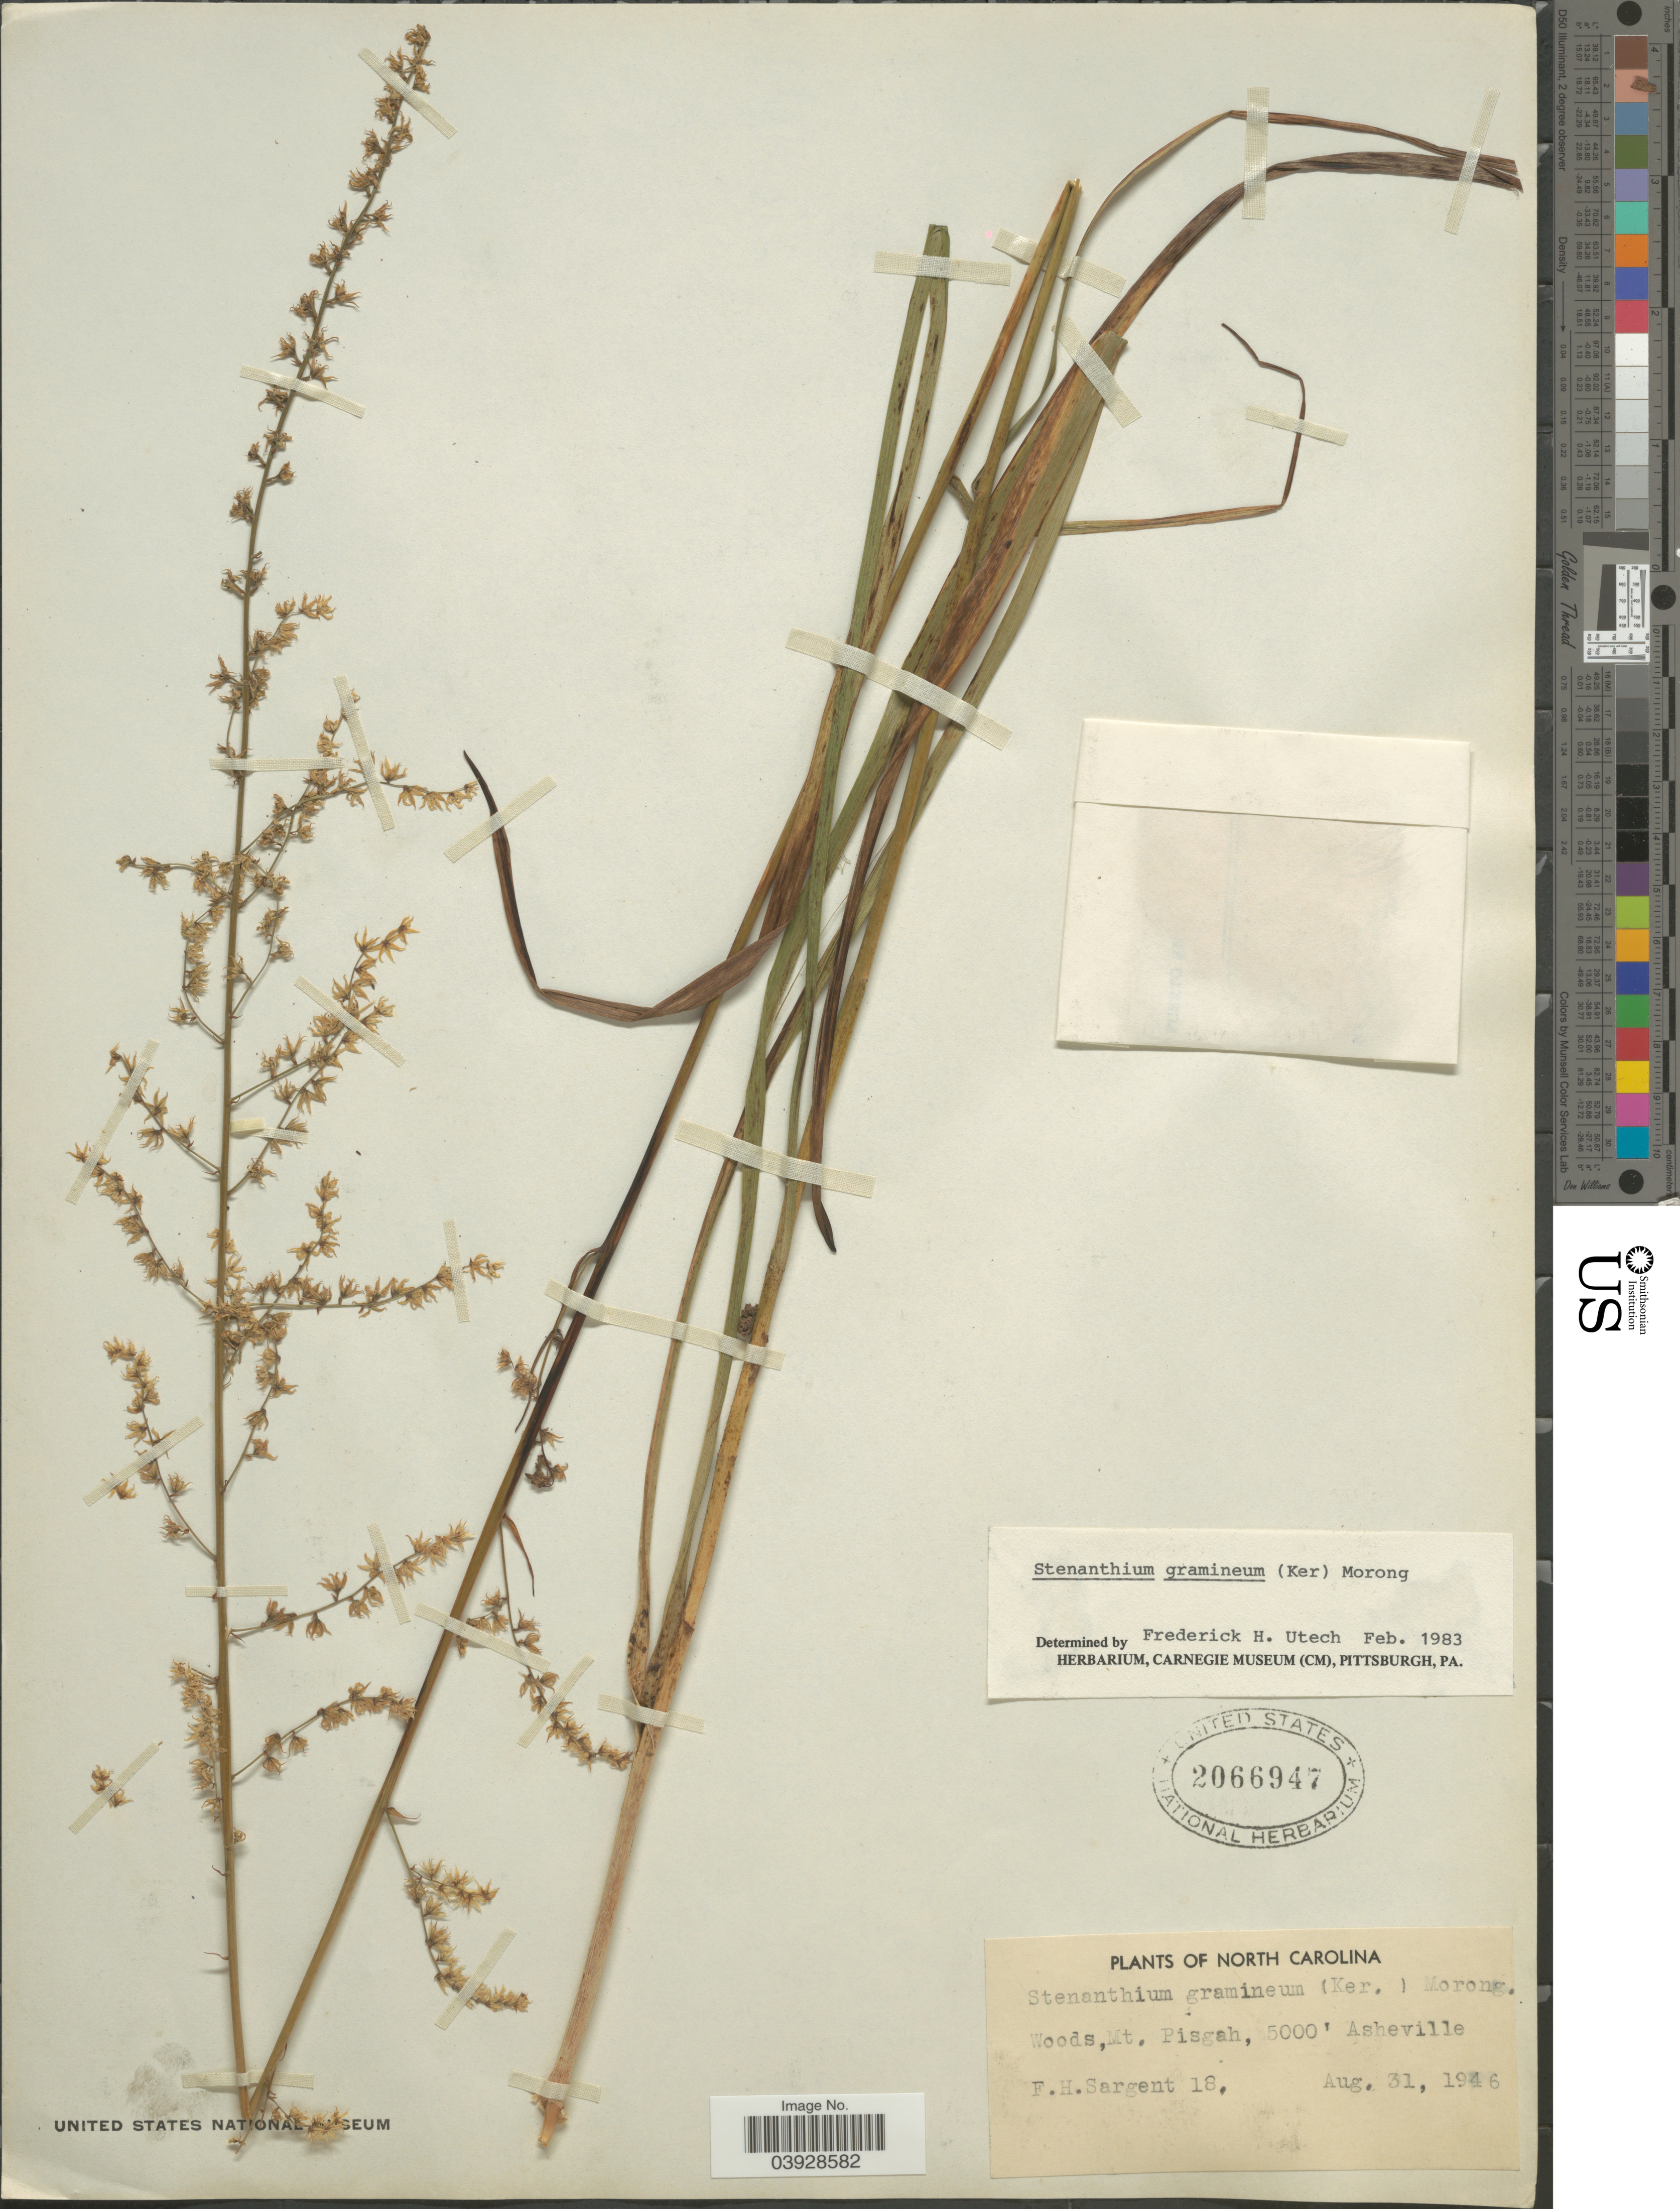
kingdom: Plantae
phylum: Tracheophyta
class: Liliopsida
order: Liliales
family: Melanthiaceae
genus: Stenanthium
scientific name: Stenanthium gramineum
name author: (Ker Gawl.) Morong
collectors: F. H. Sargent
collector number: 18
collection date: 1946-08-31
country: United States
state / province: North Carolina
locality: Mt. Pisgah. Asheville.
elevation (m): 1524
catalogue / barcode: US 2066947